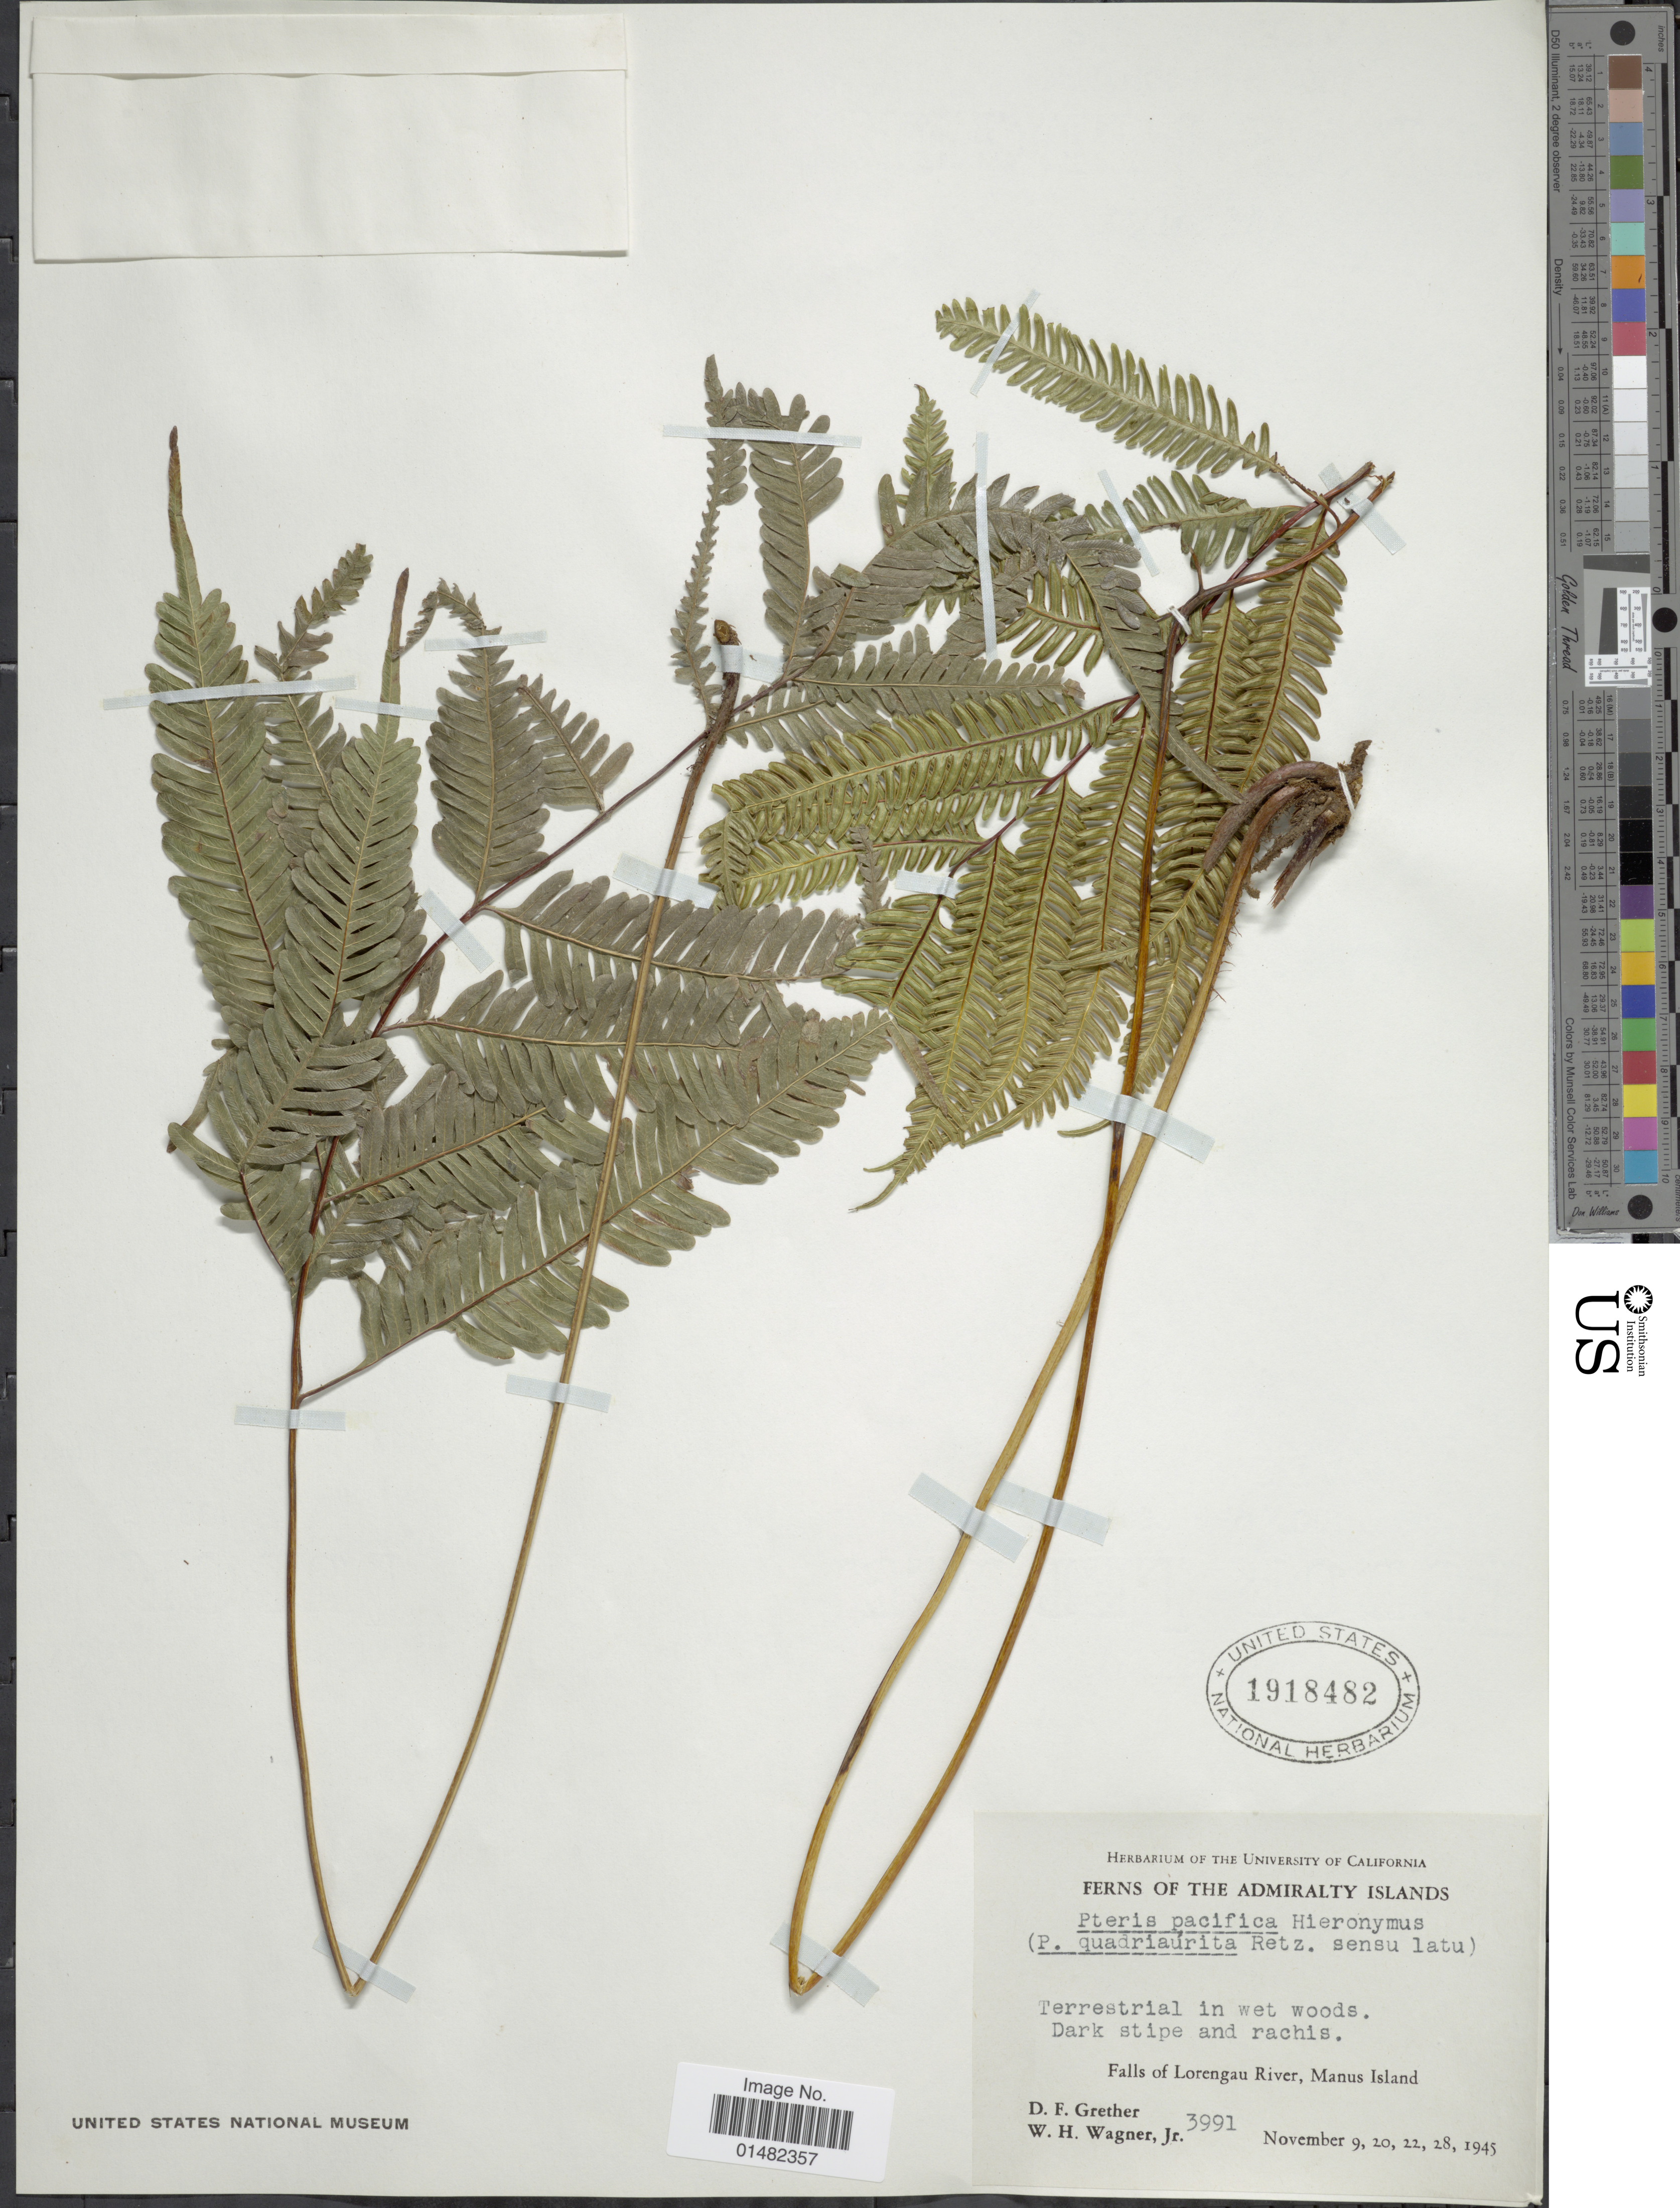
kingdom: Plantae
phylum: Tracheophyta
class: Polypodiopsida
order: Polypodiales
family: Pteridaceae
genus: Pteris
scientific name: Pteris pacifica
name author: Hieron.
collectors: D. F. Grether & W. H. Wagner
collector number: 3991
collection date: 1945-11-09/1945-11-28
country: Papua New Guinea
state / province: Manus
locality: Admiralty Islands, Falls of Lorengau River, Manus Island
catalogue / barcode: US 1918482